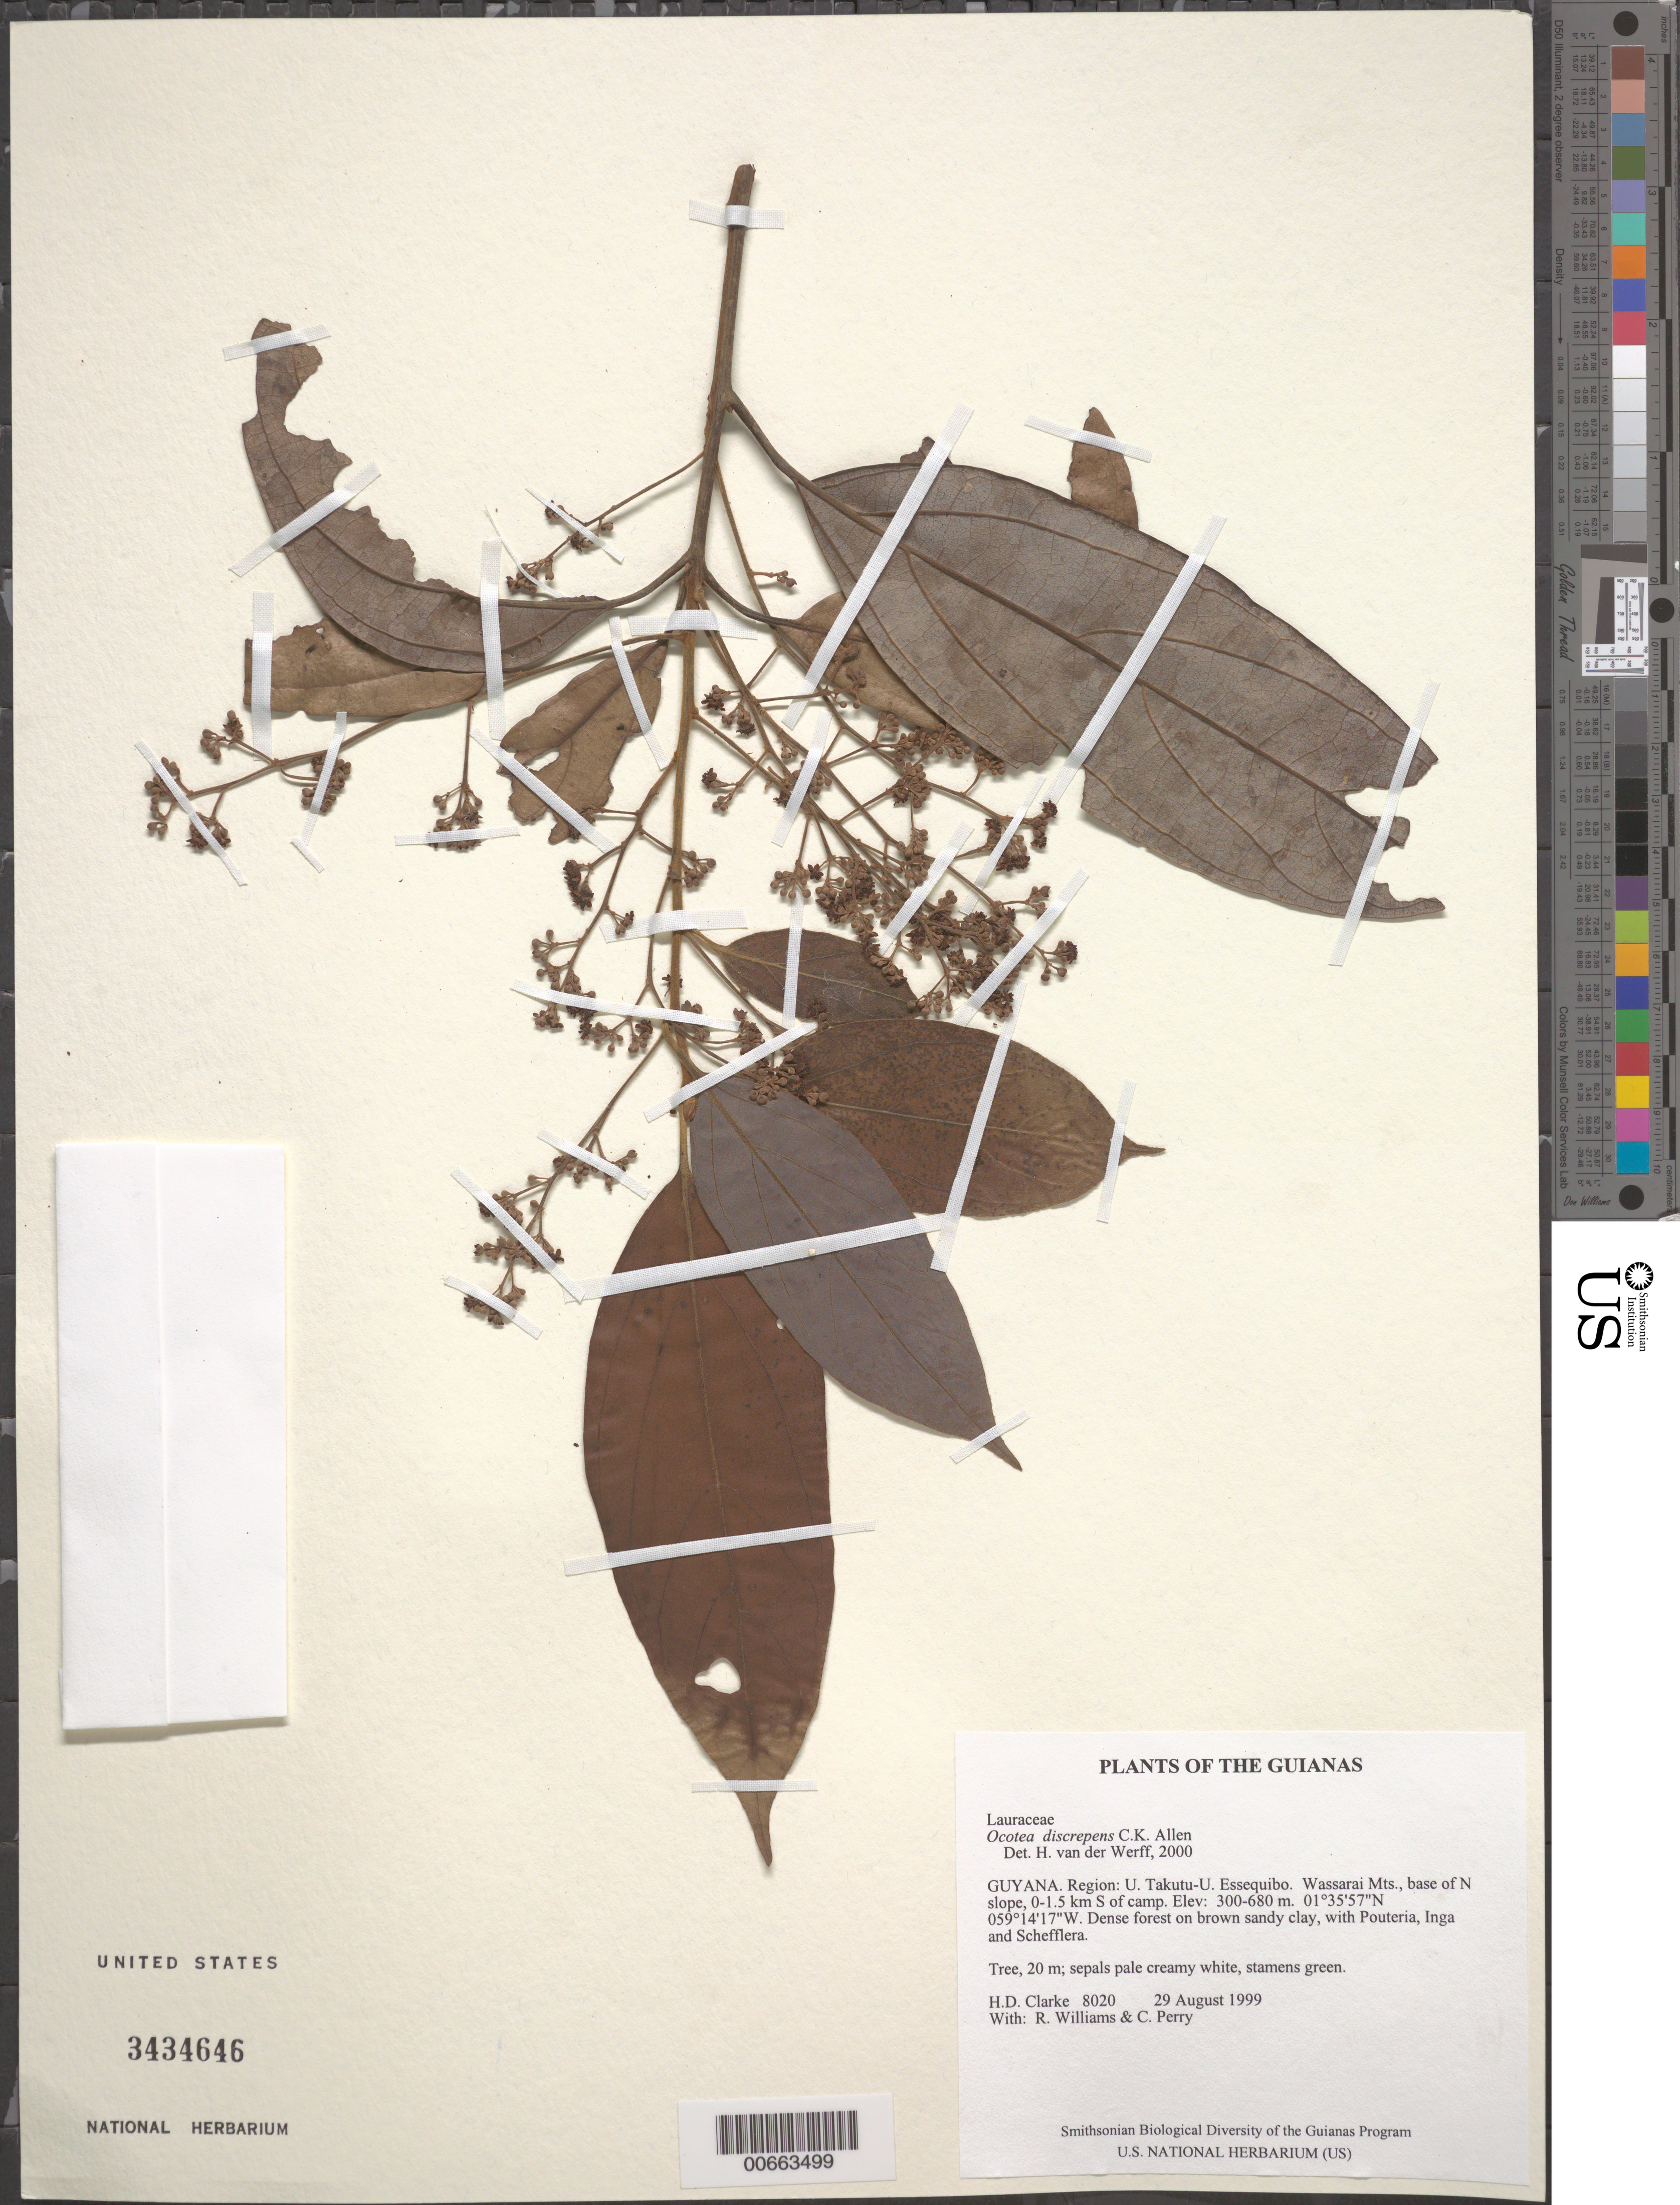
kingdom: Plantae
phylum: Tracheophyta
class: Magnoliopsida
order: Laurales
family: Lauraceae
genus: Ocotea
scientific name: Ocotea discrepens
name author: C.K. Allen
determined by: van der Werff, H., (MO), Missouri Botanical Garden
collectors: H. D. Clarke, R. Williams & C. Perry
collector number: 8020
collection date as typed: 29 August 1999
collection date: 1999-08-29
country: Guyana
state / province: U. Takutu-U. Essequibo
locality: Wassarai Mts., base of N slope, 0-1.5 km S of camp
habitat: Dense forest on brown sandy clay, with Pouteria, Inga and Schefflera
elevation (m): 300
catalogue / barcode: US 3434646